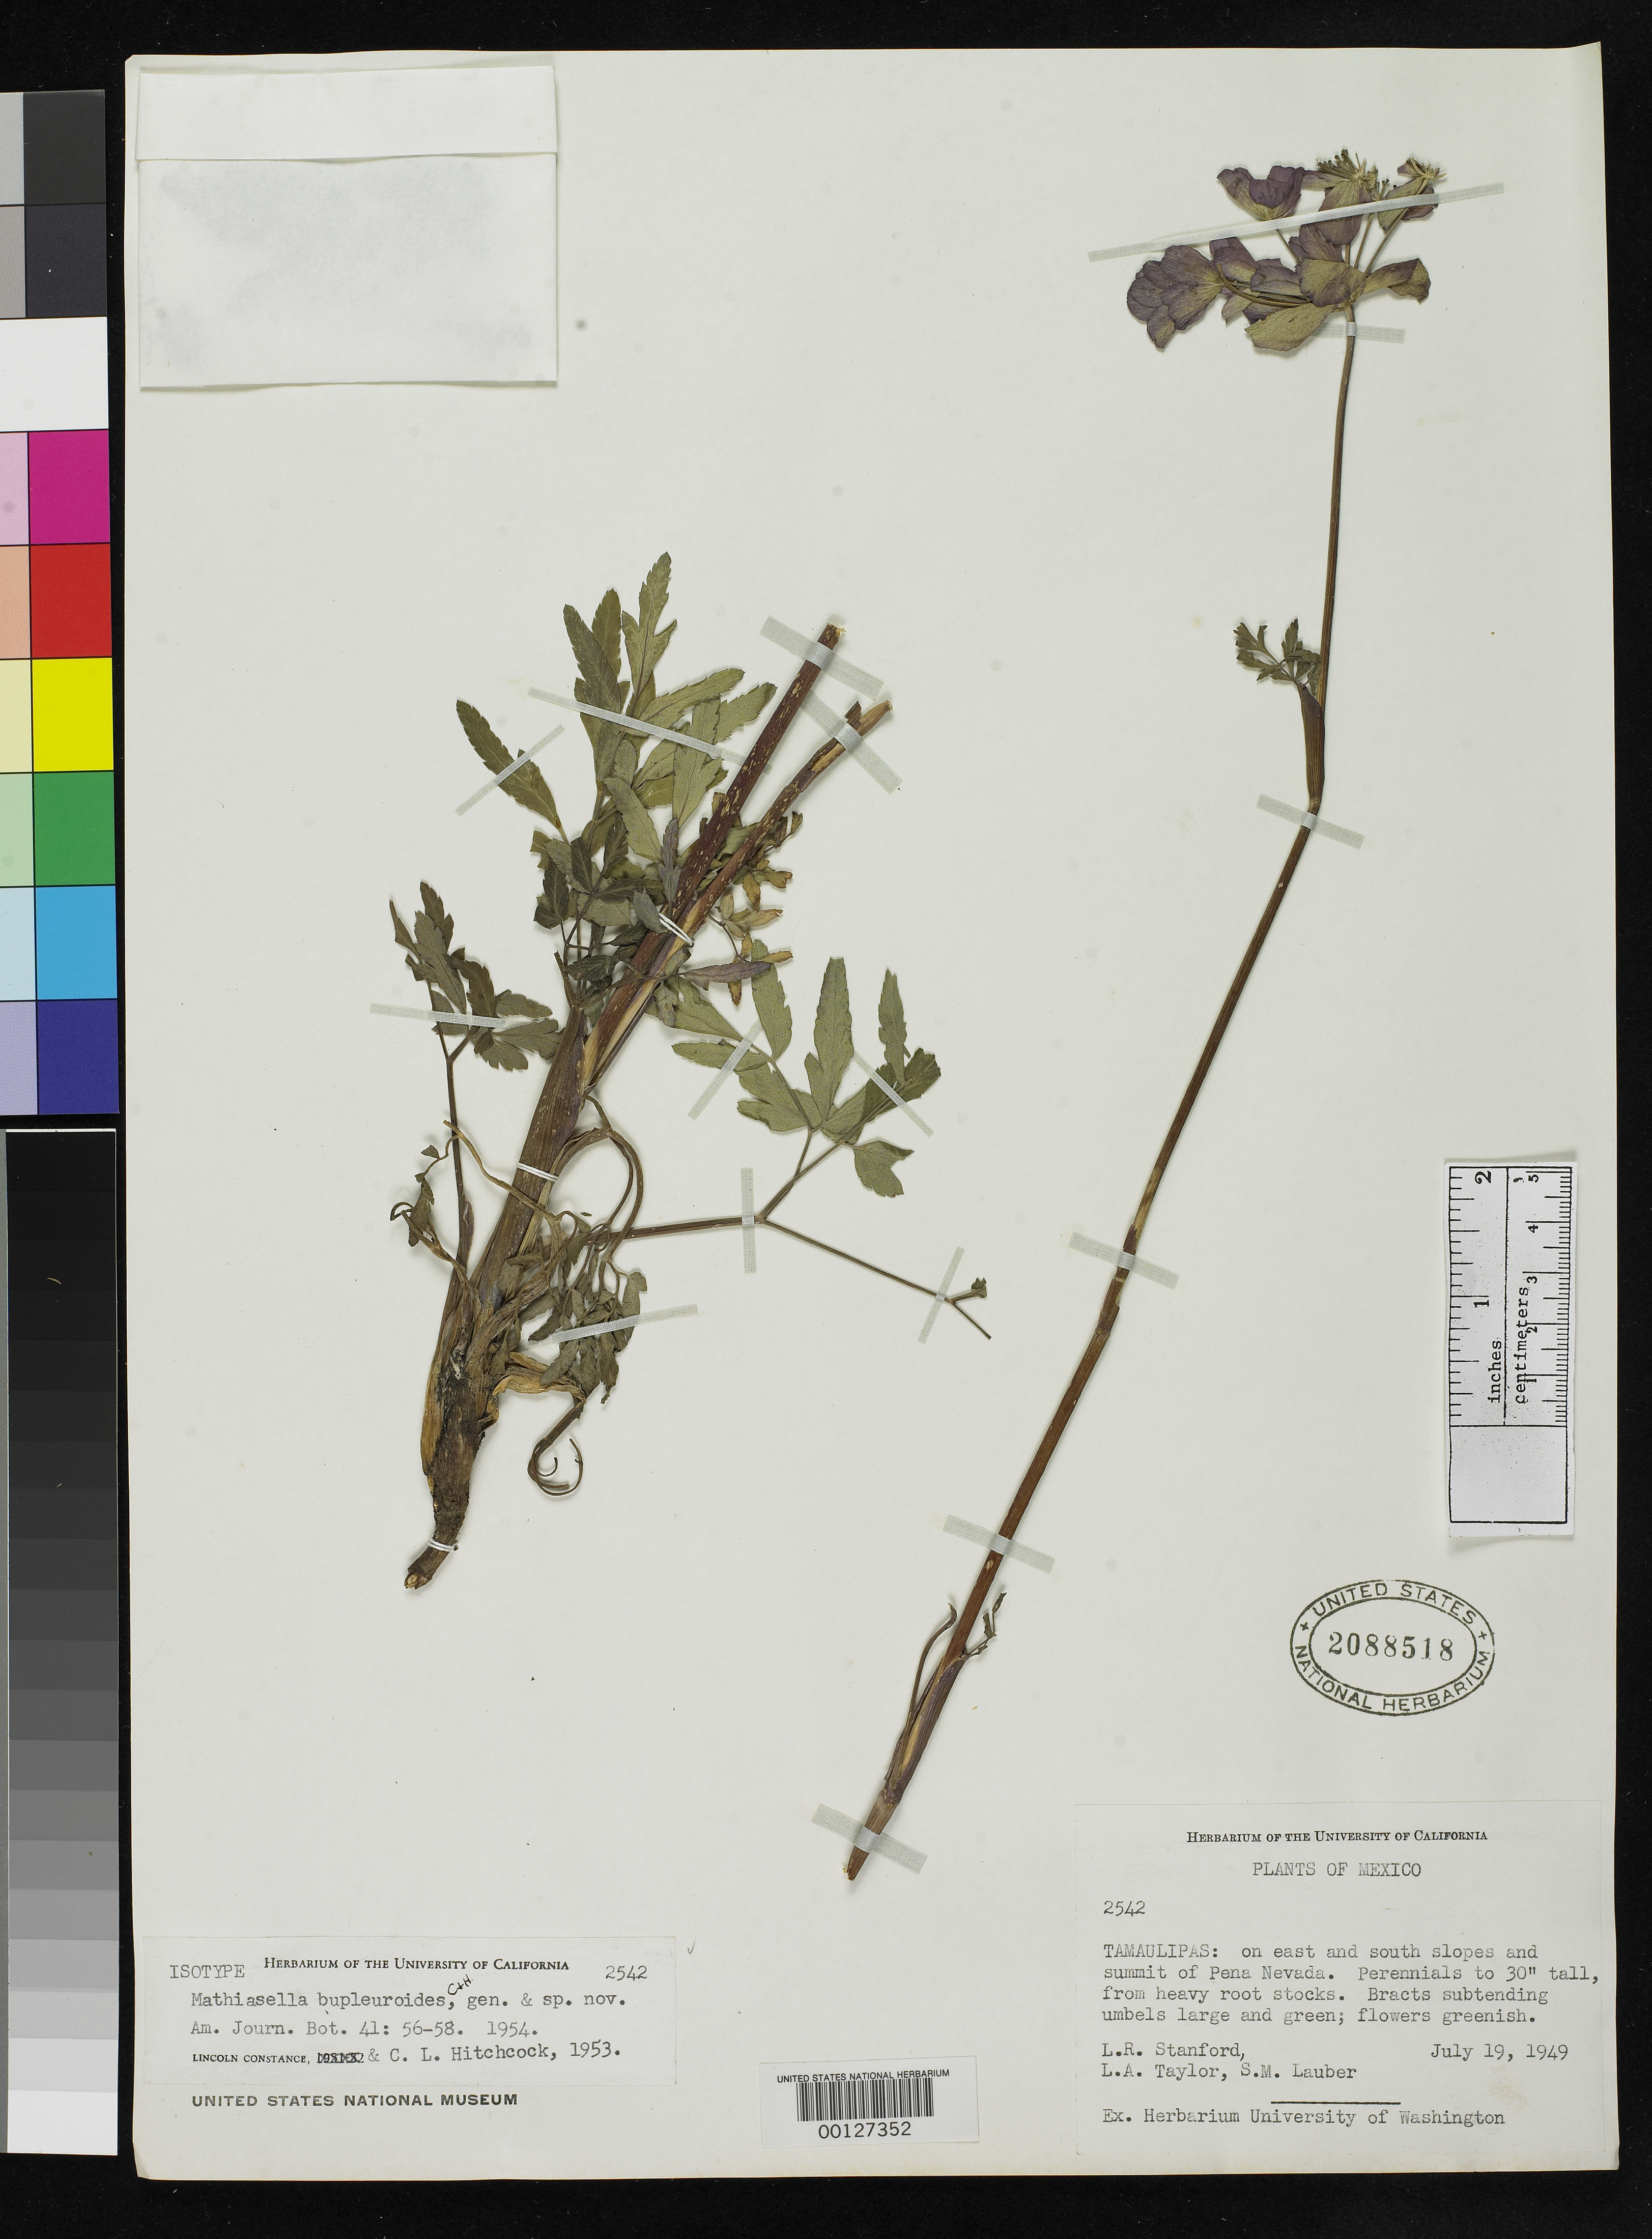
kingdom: Plantae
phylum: Tracheophyta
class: Magnoliopsida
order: Apiales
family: Apiaceae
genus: Mathiasella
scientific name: Mathiasella bupleuroides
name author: Constance & C.L. Hitchc.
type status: Isotype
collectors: L. R. Stanford, L. A. Taylor & S. M. Lauber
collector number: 2542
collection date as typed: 19 Jul 1949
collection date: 1949-07-19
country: Mexico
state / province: Tamaulipas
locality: E & S slopes & summit of Pena Nevada.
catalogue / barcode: US 2088518